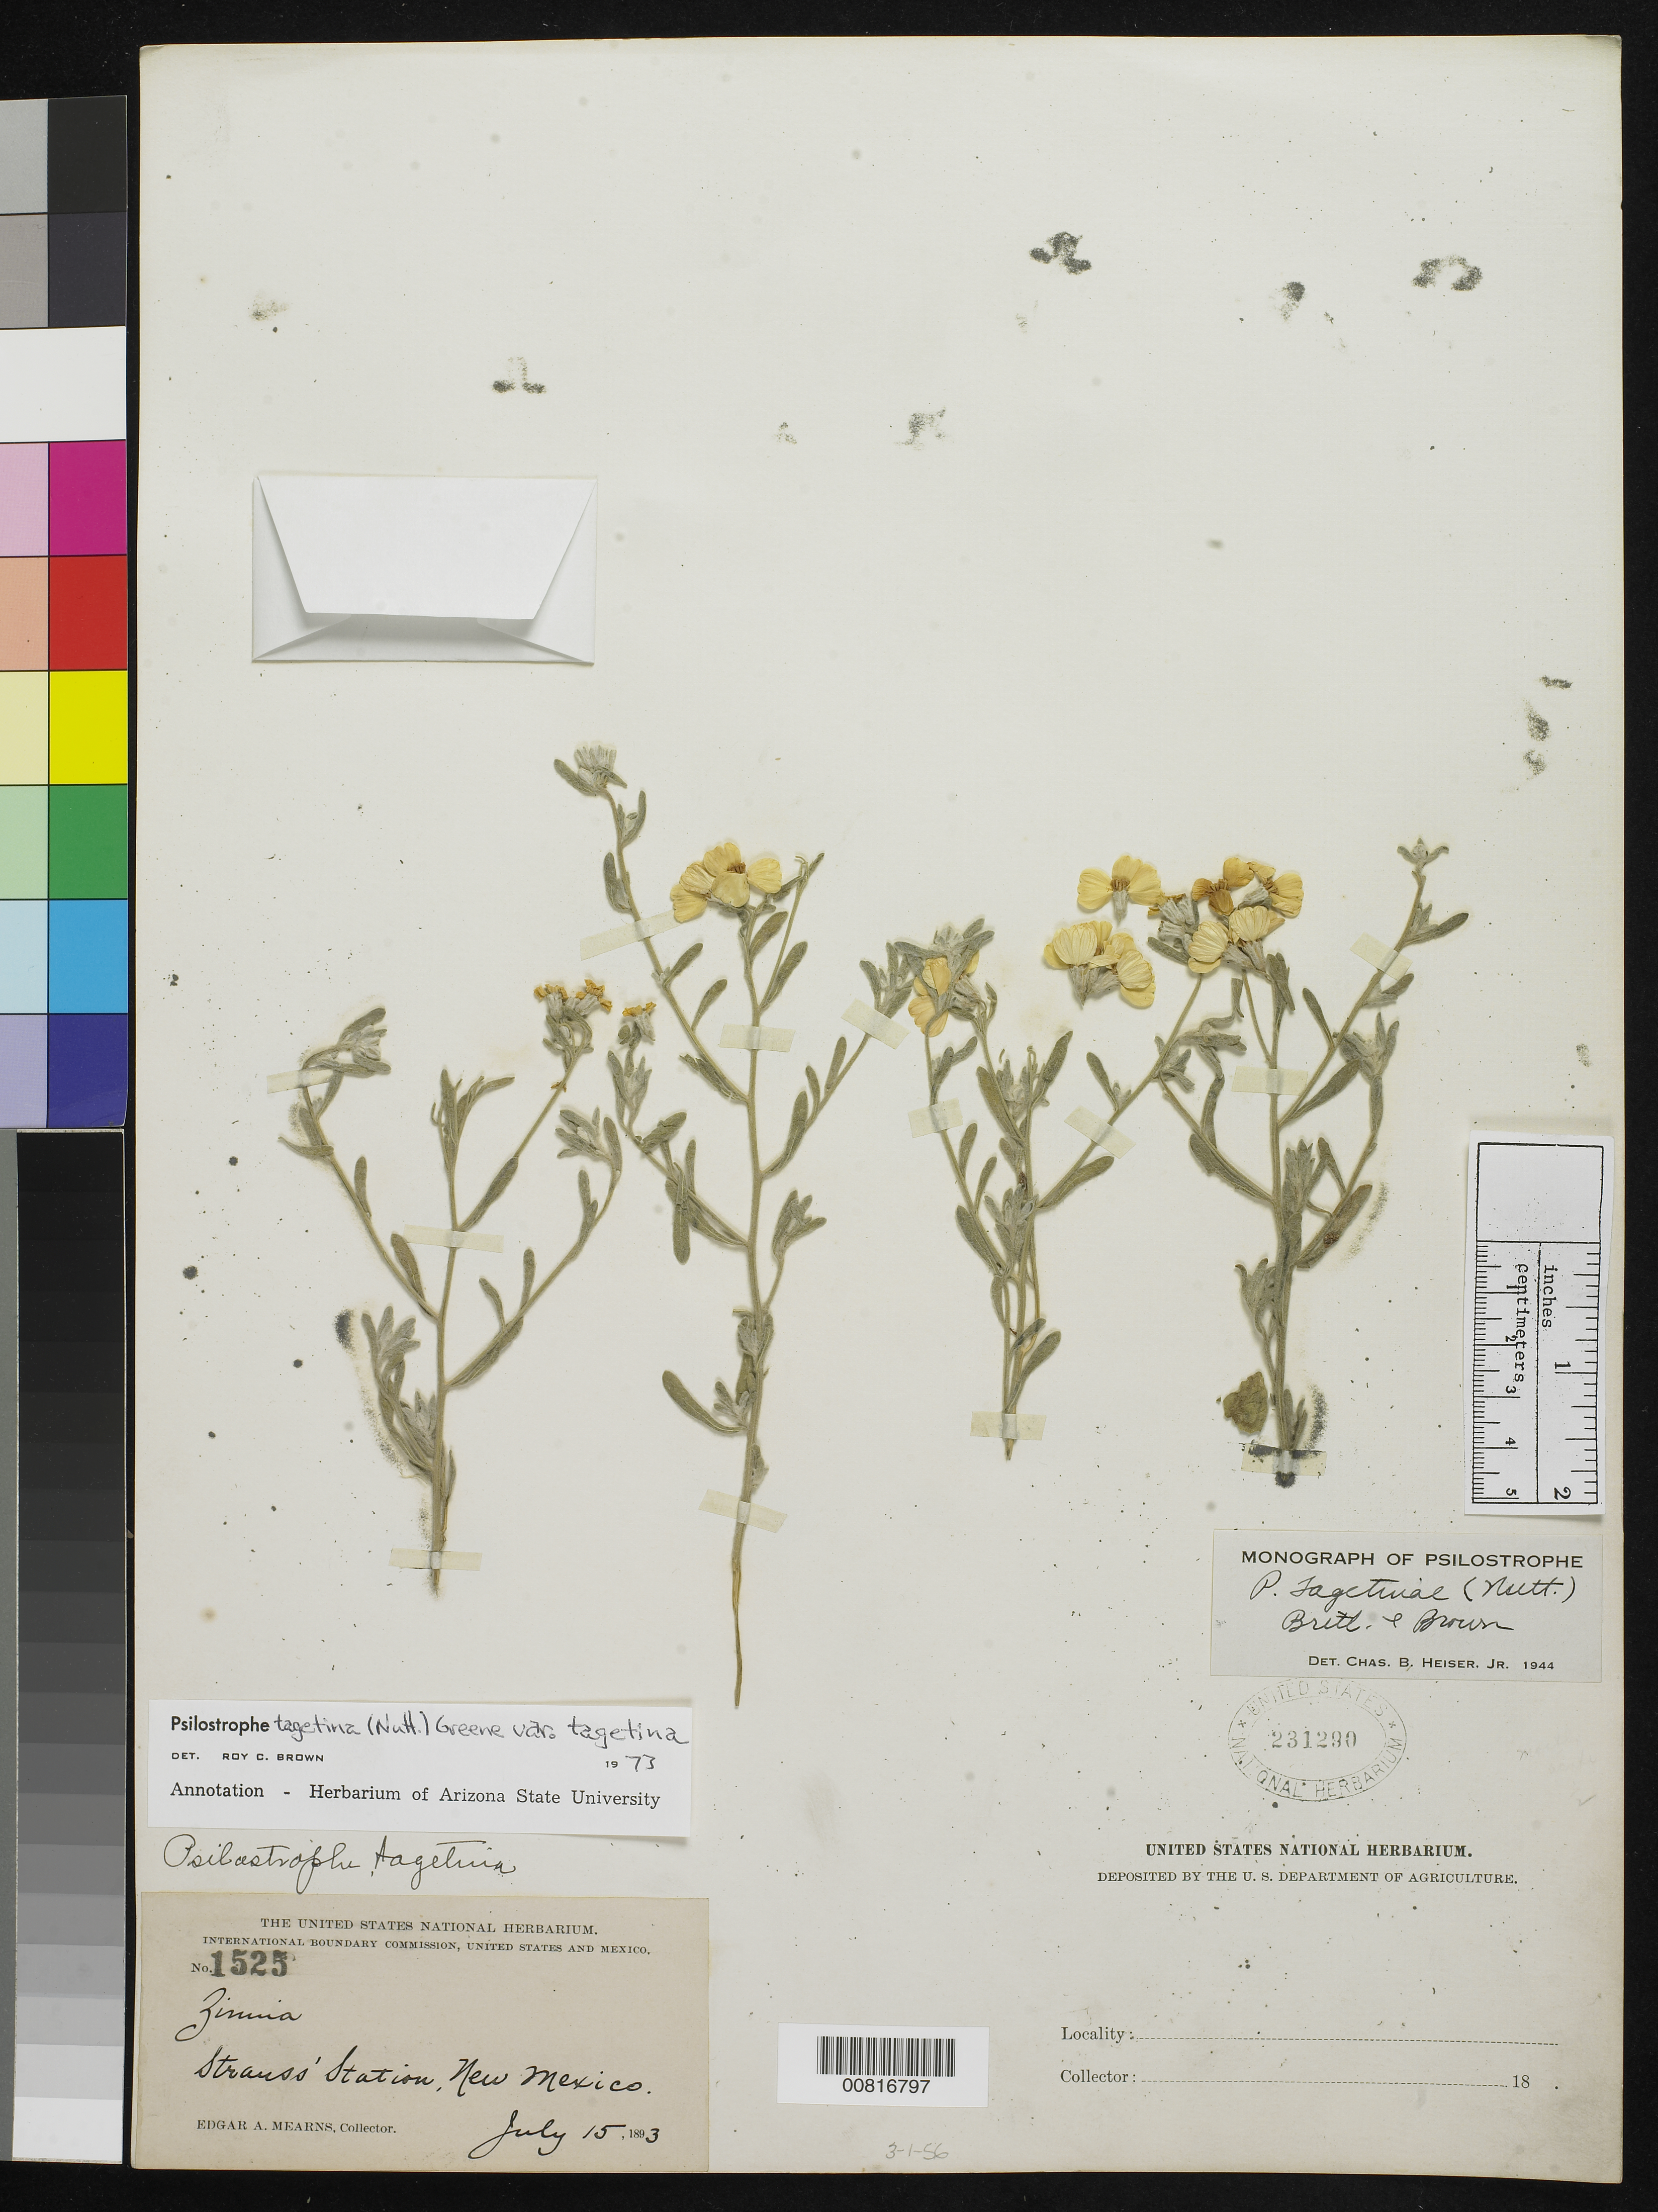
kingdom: Plantae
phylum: Tracheophyta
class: Magnoliopsida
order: Asterales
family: Asteraceae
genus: Psilostrophe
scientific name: Psilostrophe tagetina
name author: (Nutt.) Greene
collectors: E. A. Mearns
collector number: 1525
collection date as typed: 15 Jul 1893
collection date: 1893-07-15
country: United States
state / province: New Mexico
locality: Strauss' Station, New Mexico.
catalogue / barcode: US 231290